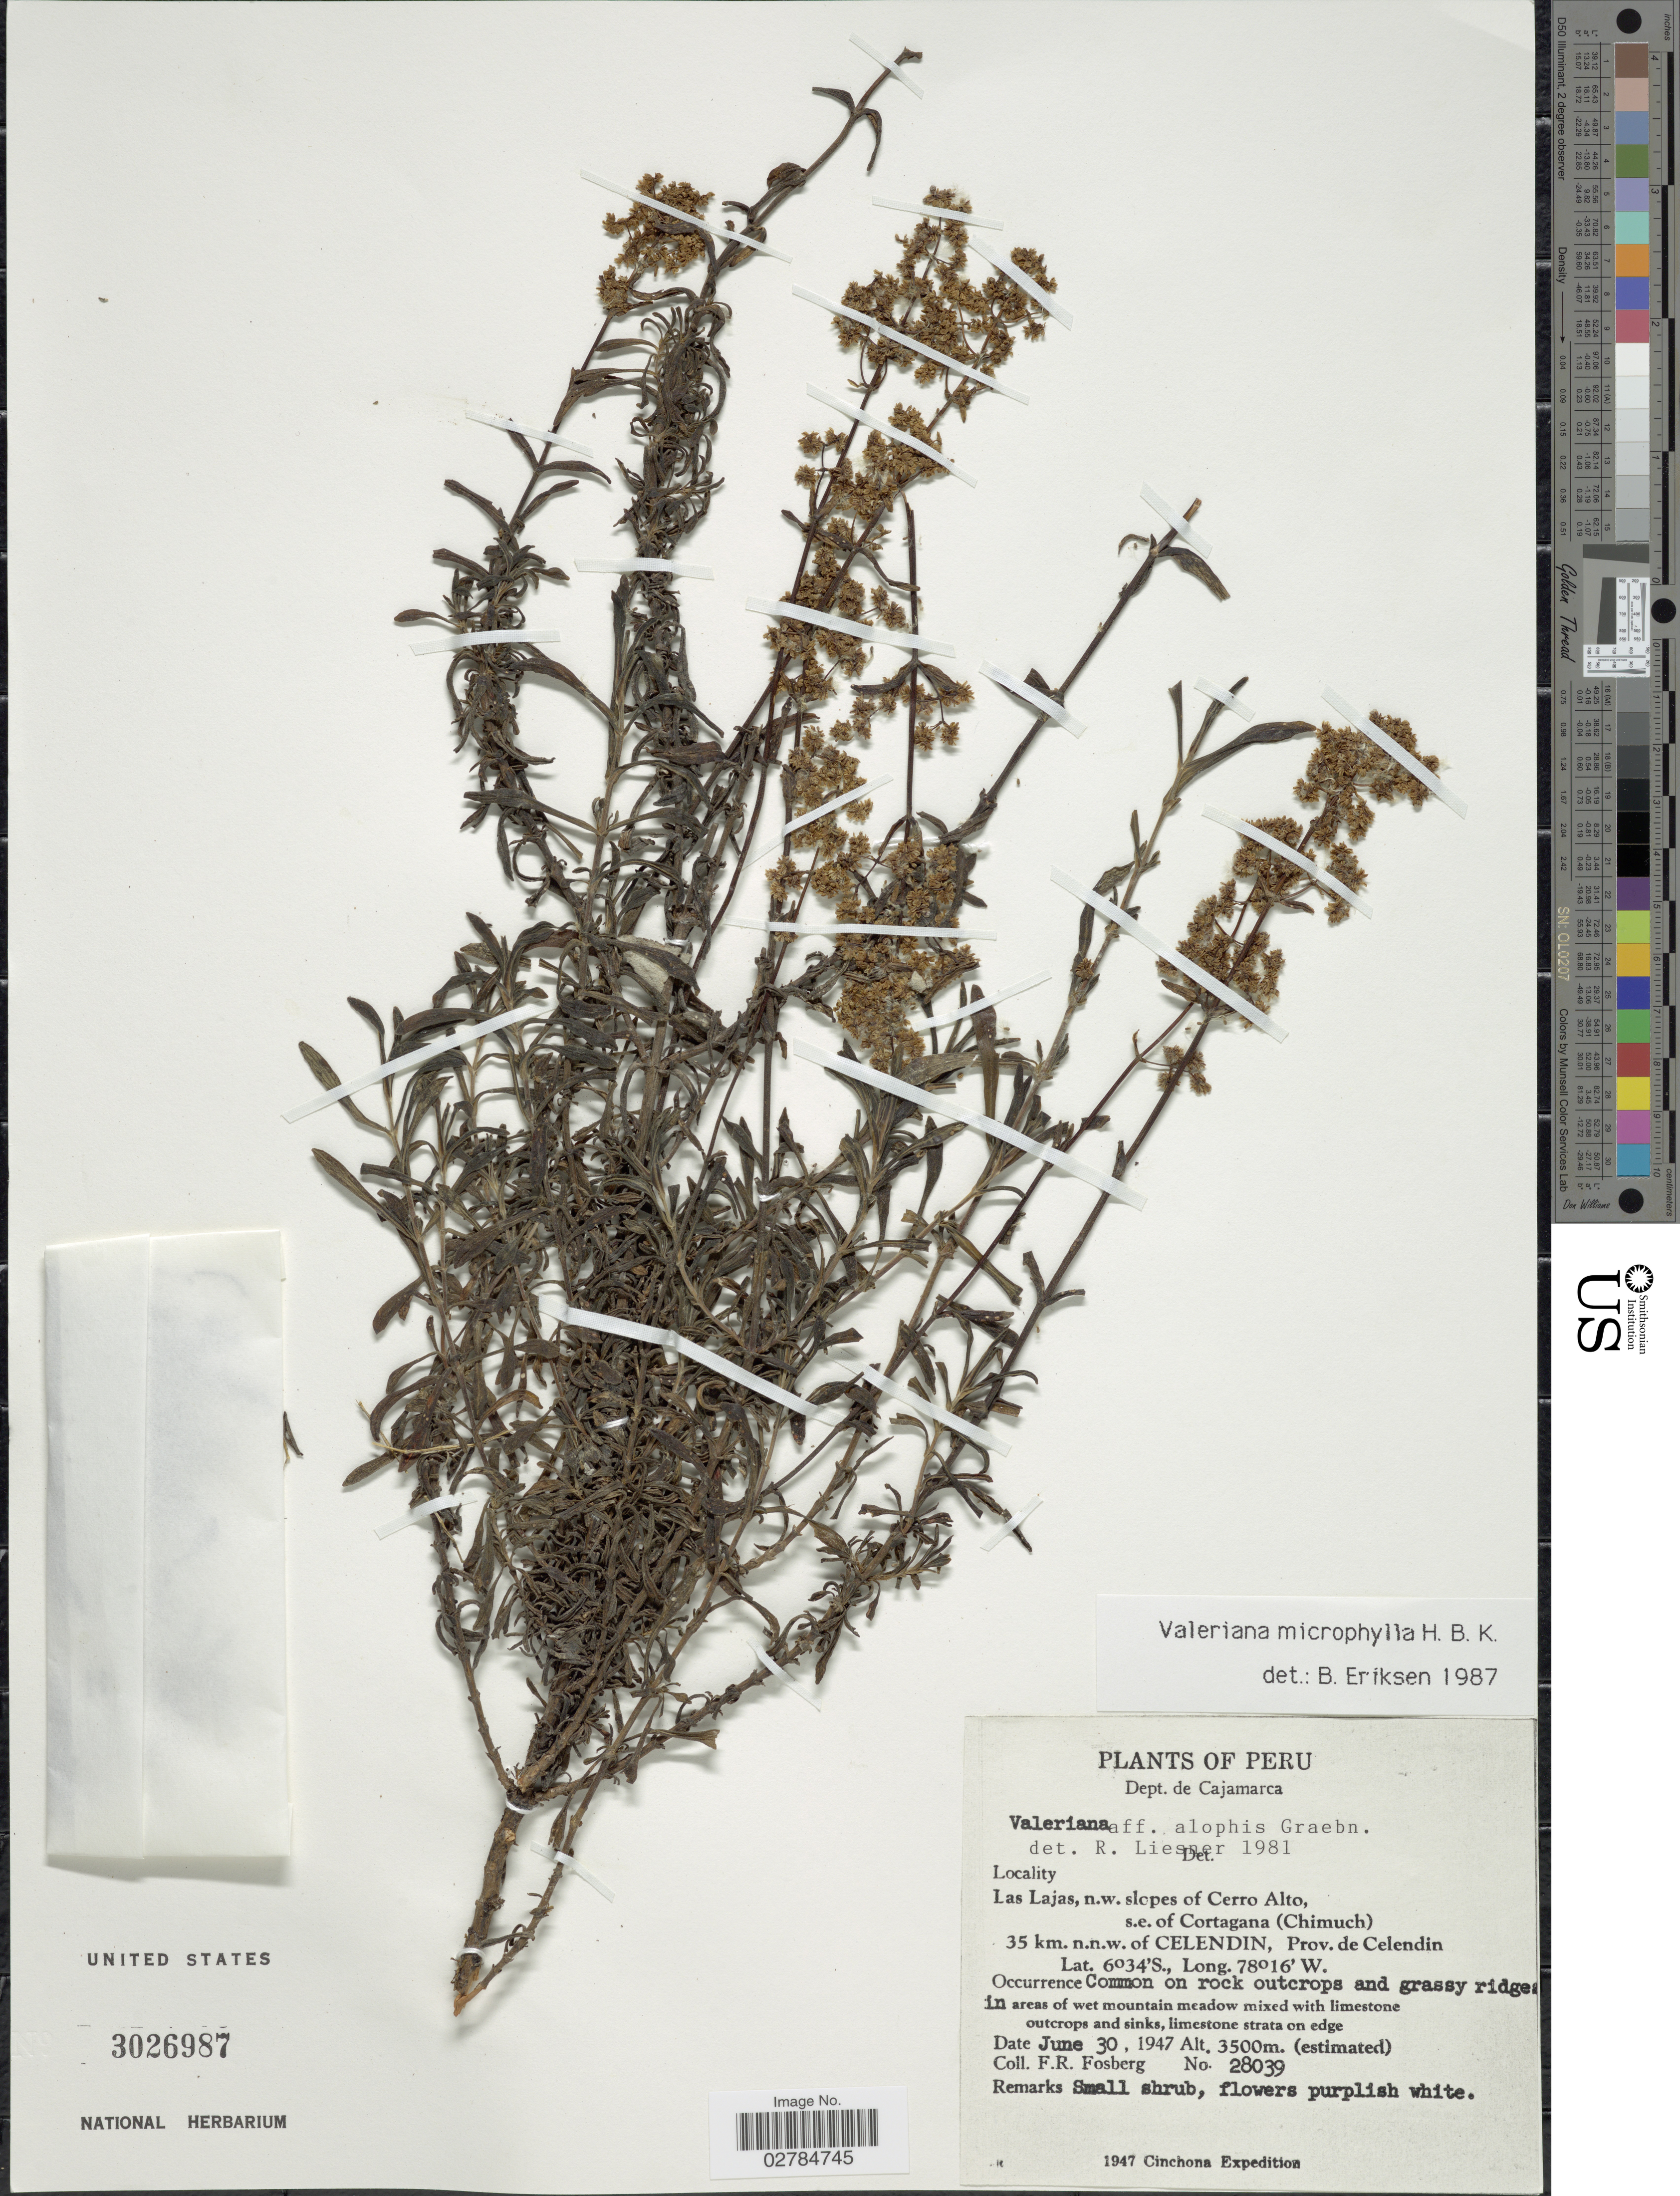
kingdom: Plantae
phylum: Tracheophyta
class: Magnoliopsida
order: Dipsacales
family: Caprifoliaceae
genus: Valeriana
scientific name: Valeriana microphylla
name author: Kunth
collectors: F. R. Fosberg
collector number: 28039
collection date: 1947-06-30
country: Peru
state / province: Cajamarca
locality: Dept. de Cajamarca. Las Lajas, n.w. slopes of Cerro Alto, s.e. of Cortagana (chimuch), 35 km n.n.w. of Celendin, Prov. de Celendin.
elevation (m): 3500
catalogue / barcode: US 3026987